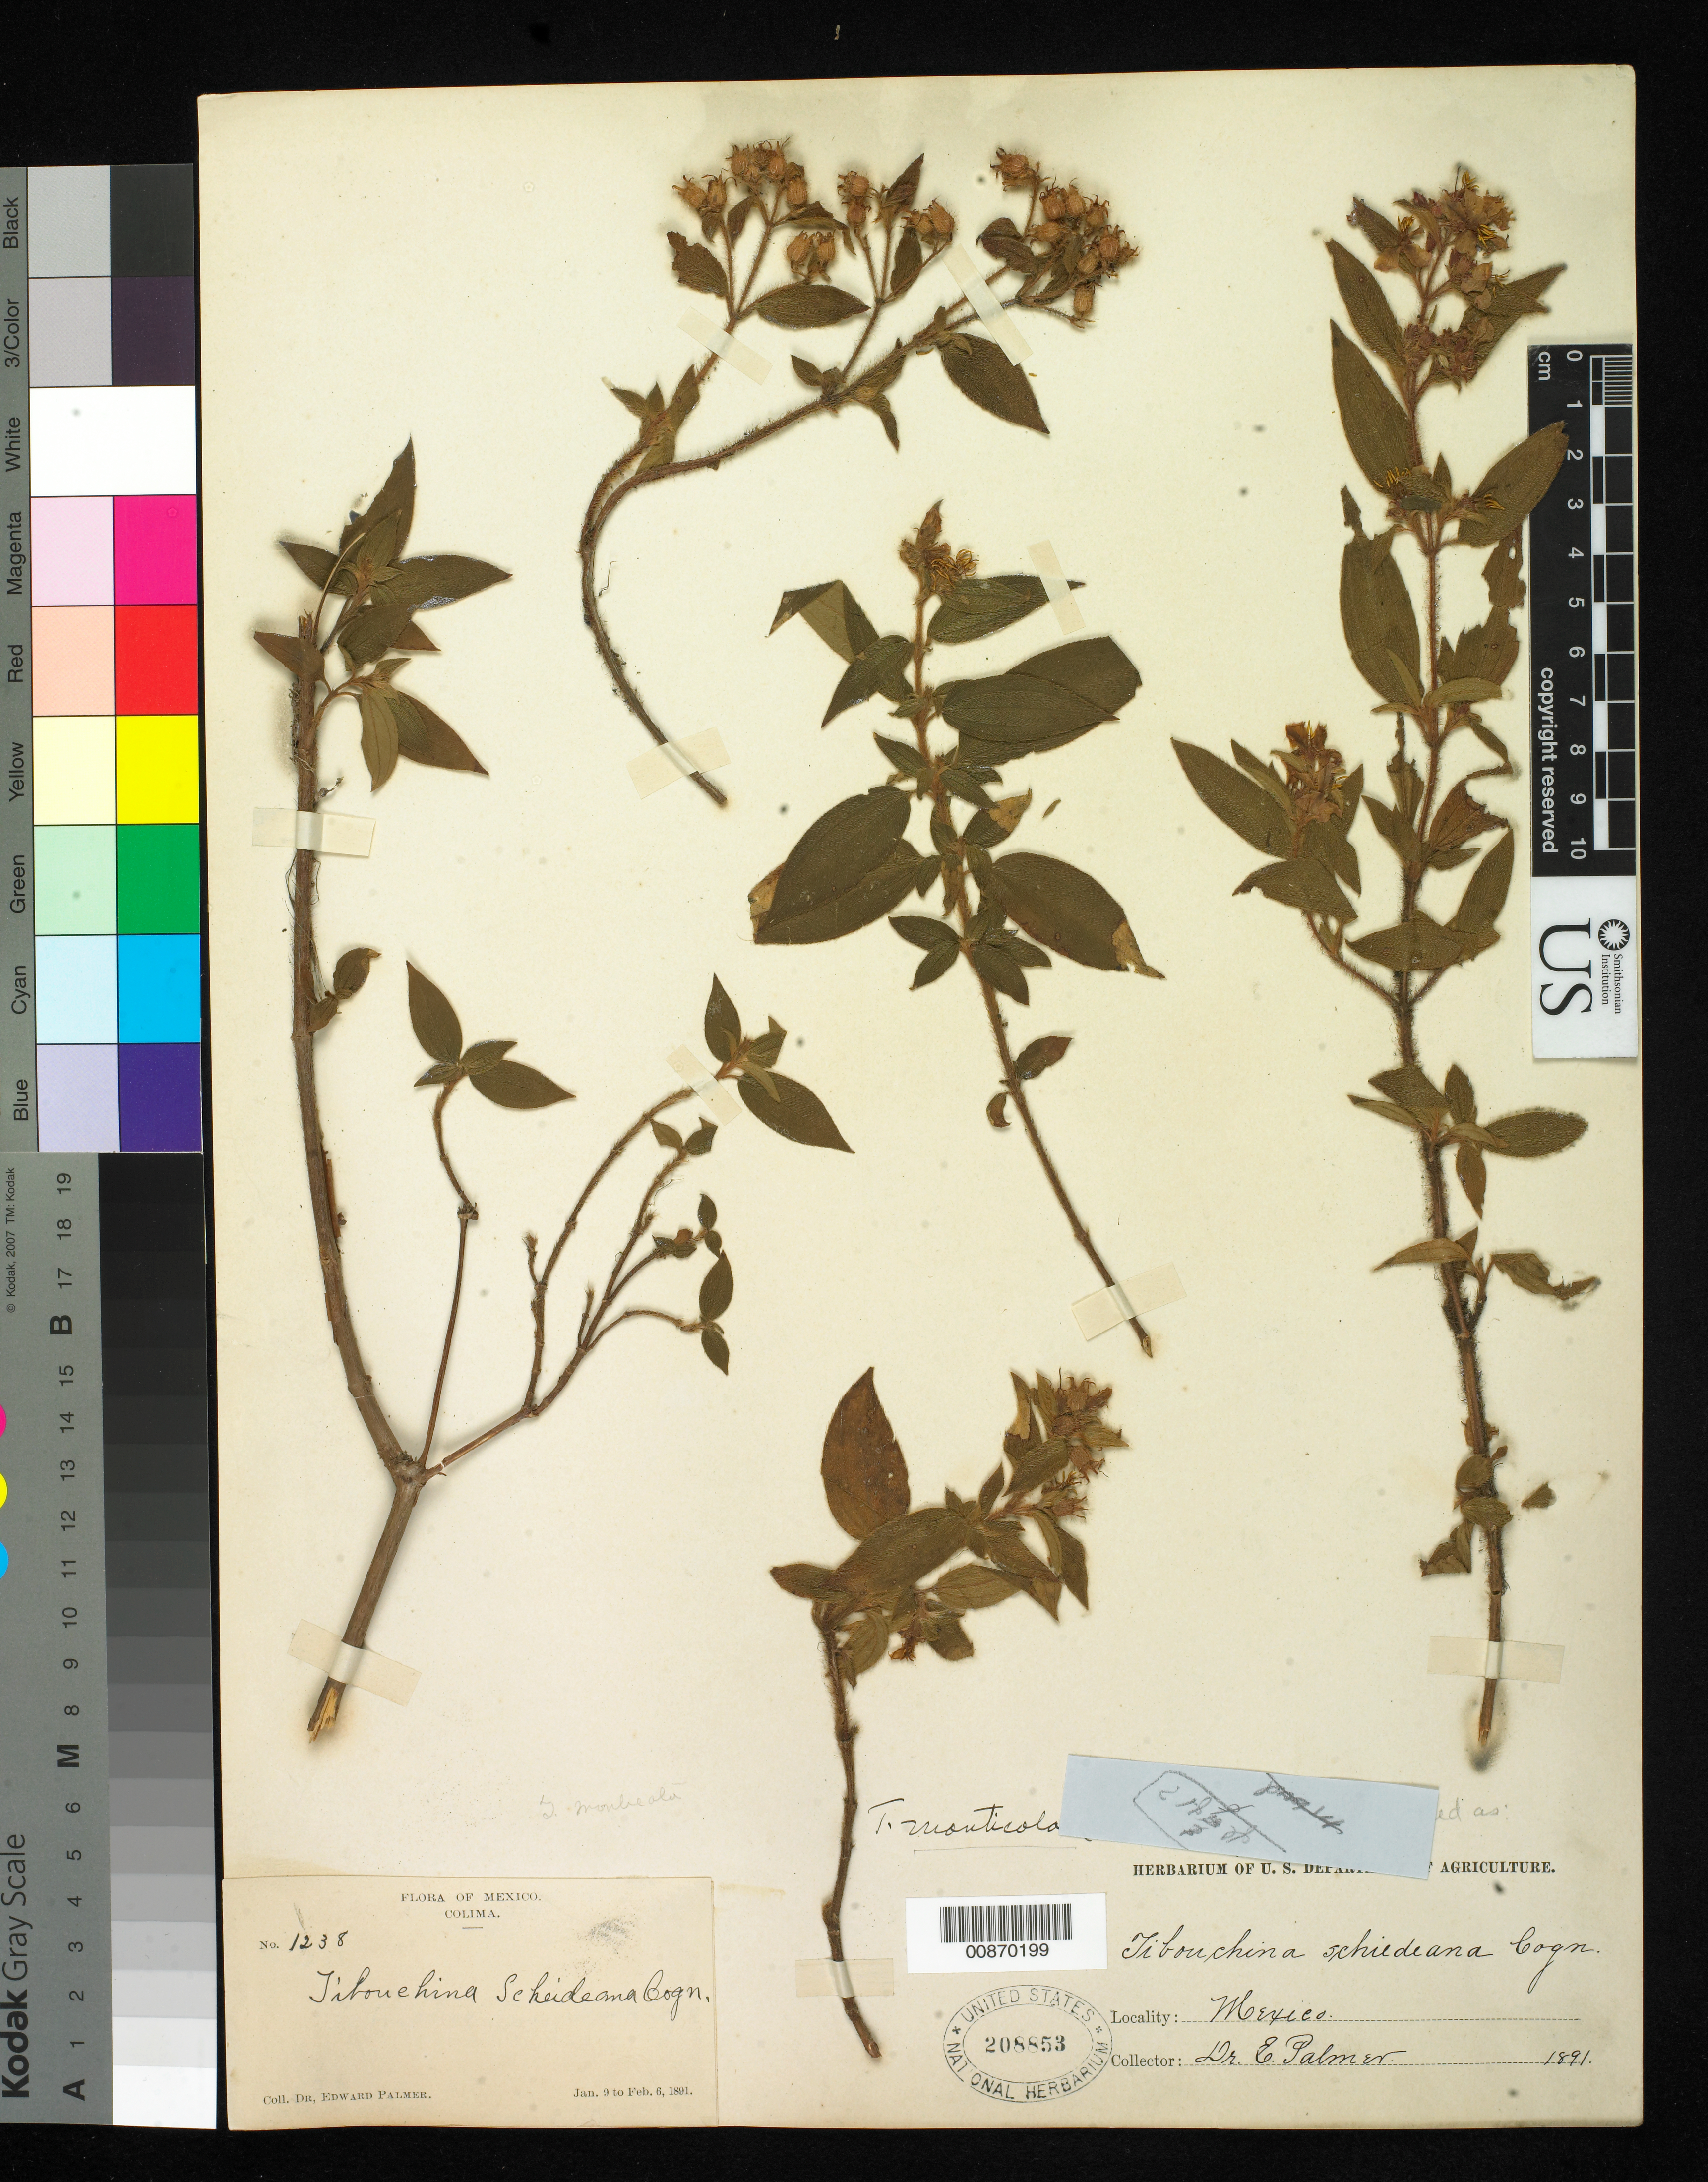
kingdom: Plantae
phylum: Tracheophyta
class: Magnoliopsida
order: Myrtales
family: Melastomataceae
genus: Chaetogastra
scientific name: Chaetogastra monticola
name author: (Naudin) P.J.F. Guim. & Michelang.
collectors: E. Palmer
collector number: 1238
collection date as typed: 09 Jan 1891 to 06 Feb 1891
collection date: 1891-01-09/1891-02-06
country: Mexico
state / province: Colima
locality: Colima.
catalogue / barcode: US 208853